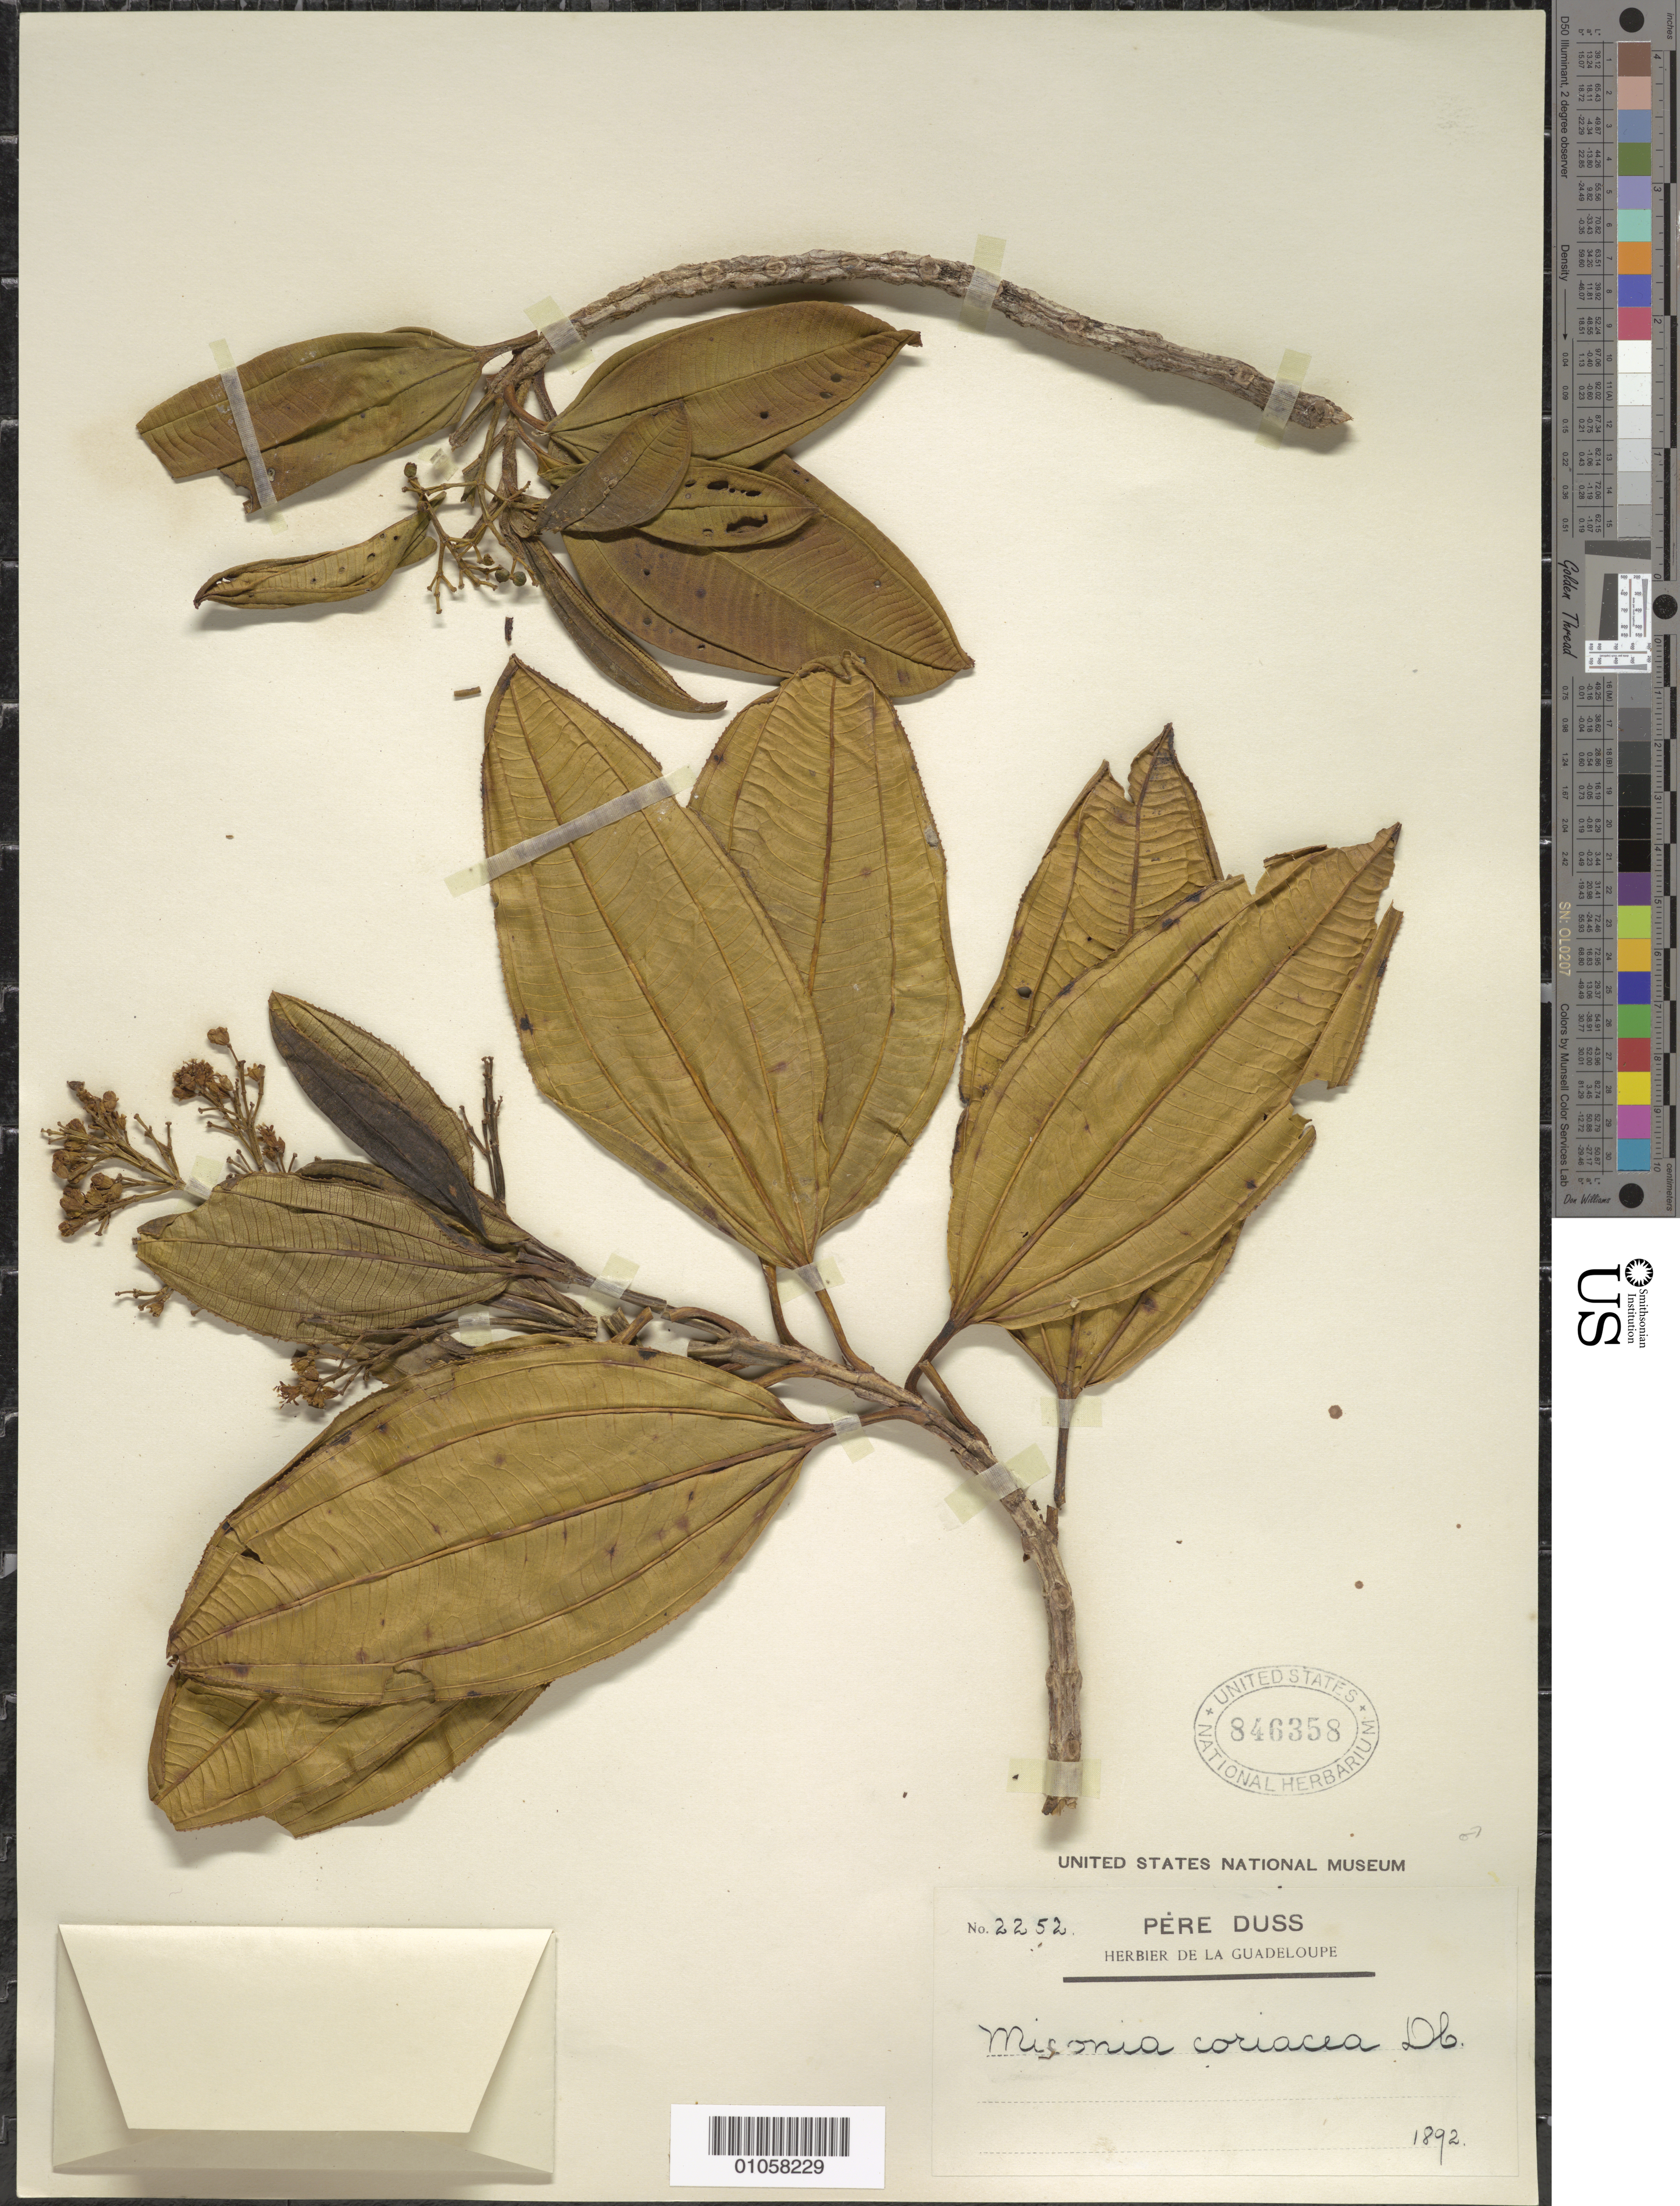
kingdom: Plantae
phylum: Tracheophyta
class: Magnoliopsida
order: Myrtales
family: Melastomataceae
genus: Miconia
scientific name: Miconia coriacea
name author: (Sw.) DC.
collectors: Père Duss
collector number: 2252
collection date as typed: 1892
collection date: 1892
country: Guadeloupe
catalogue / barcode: US 846358